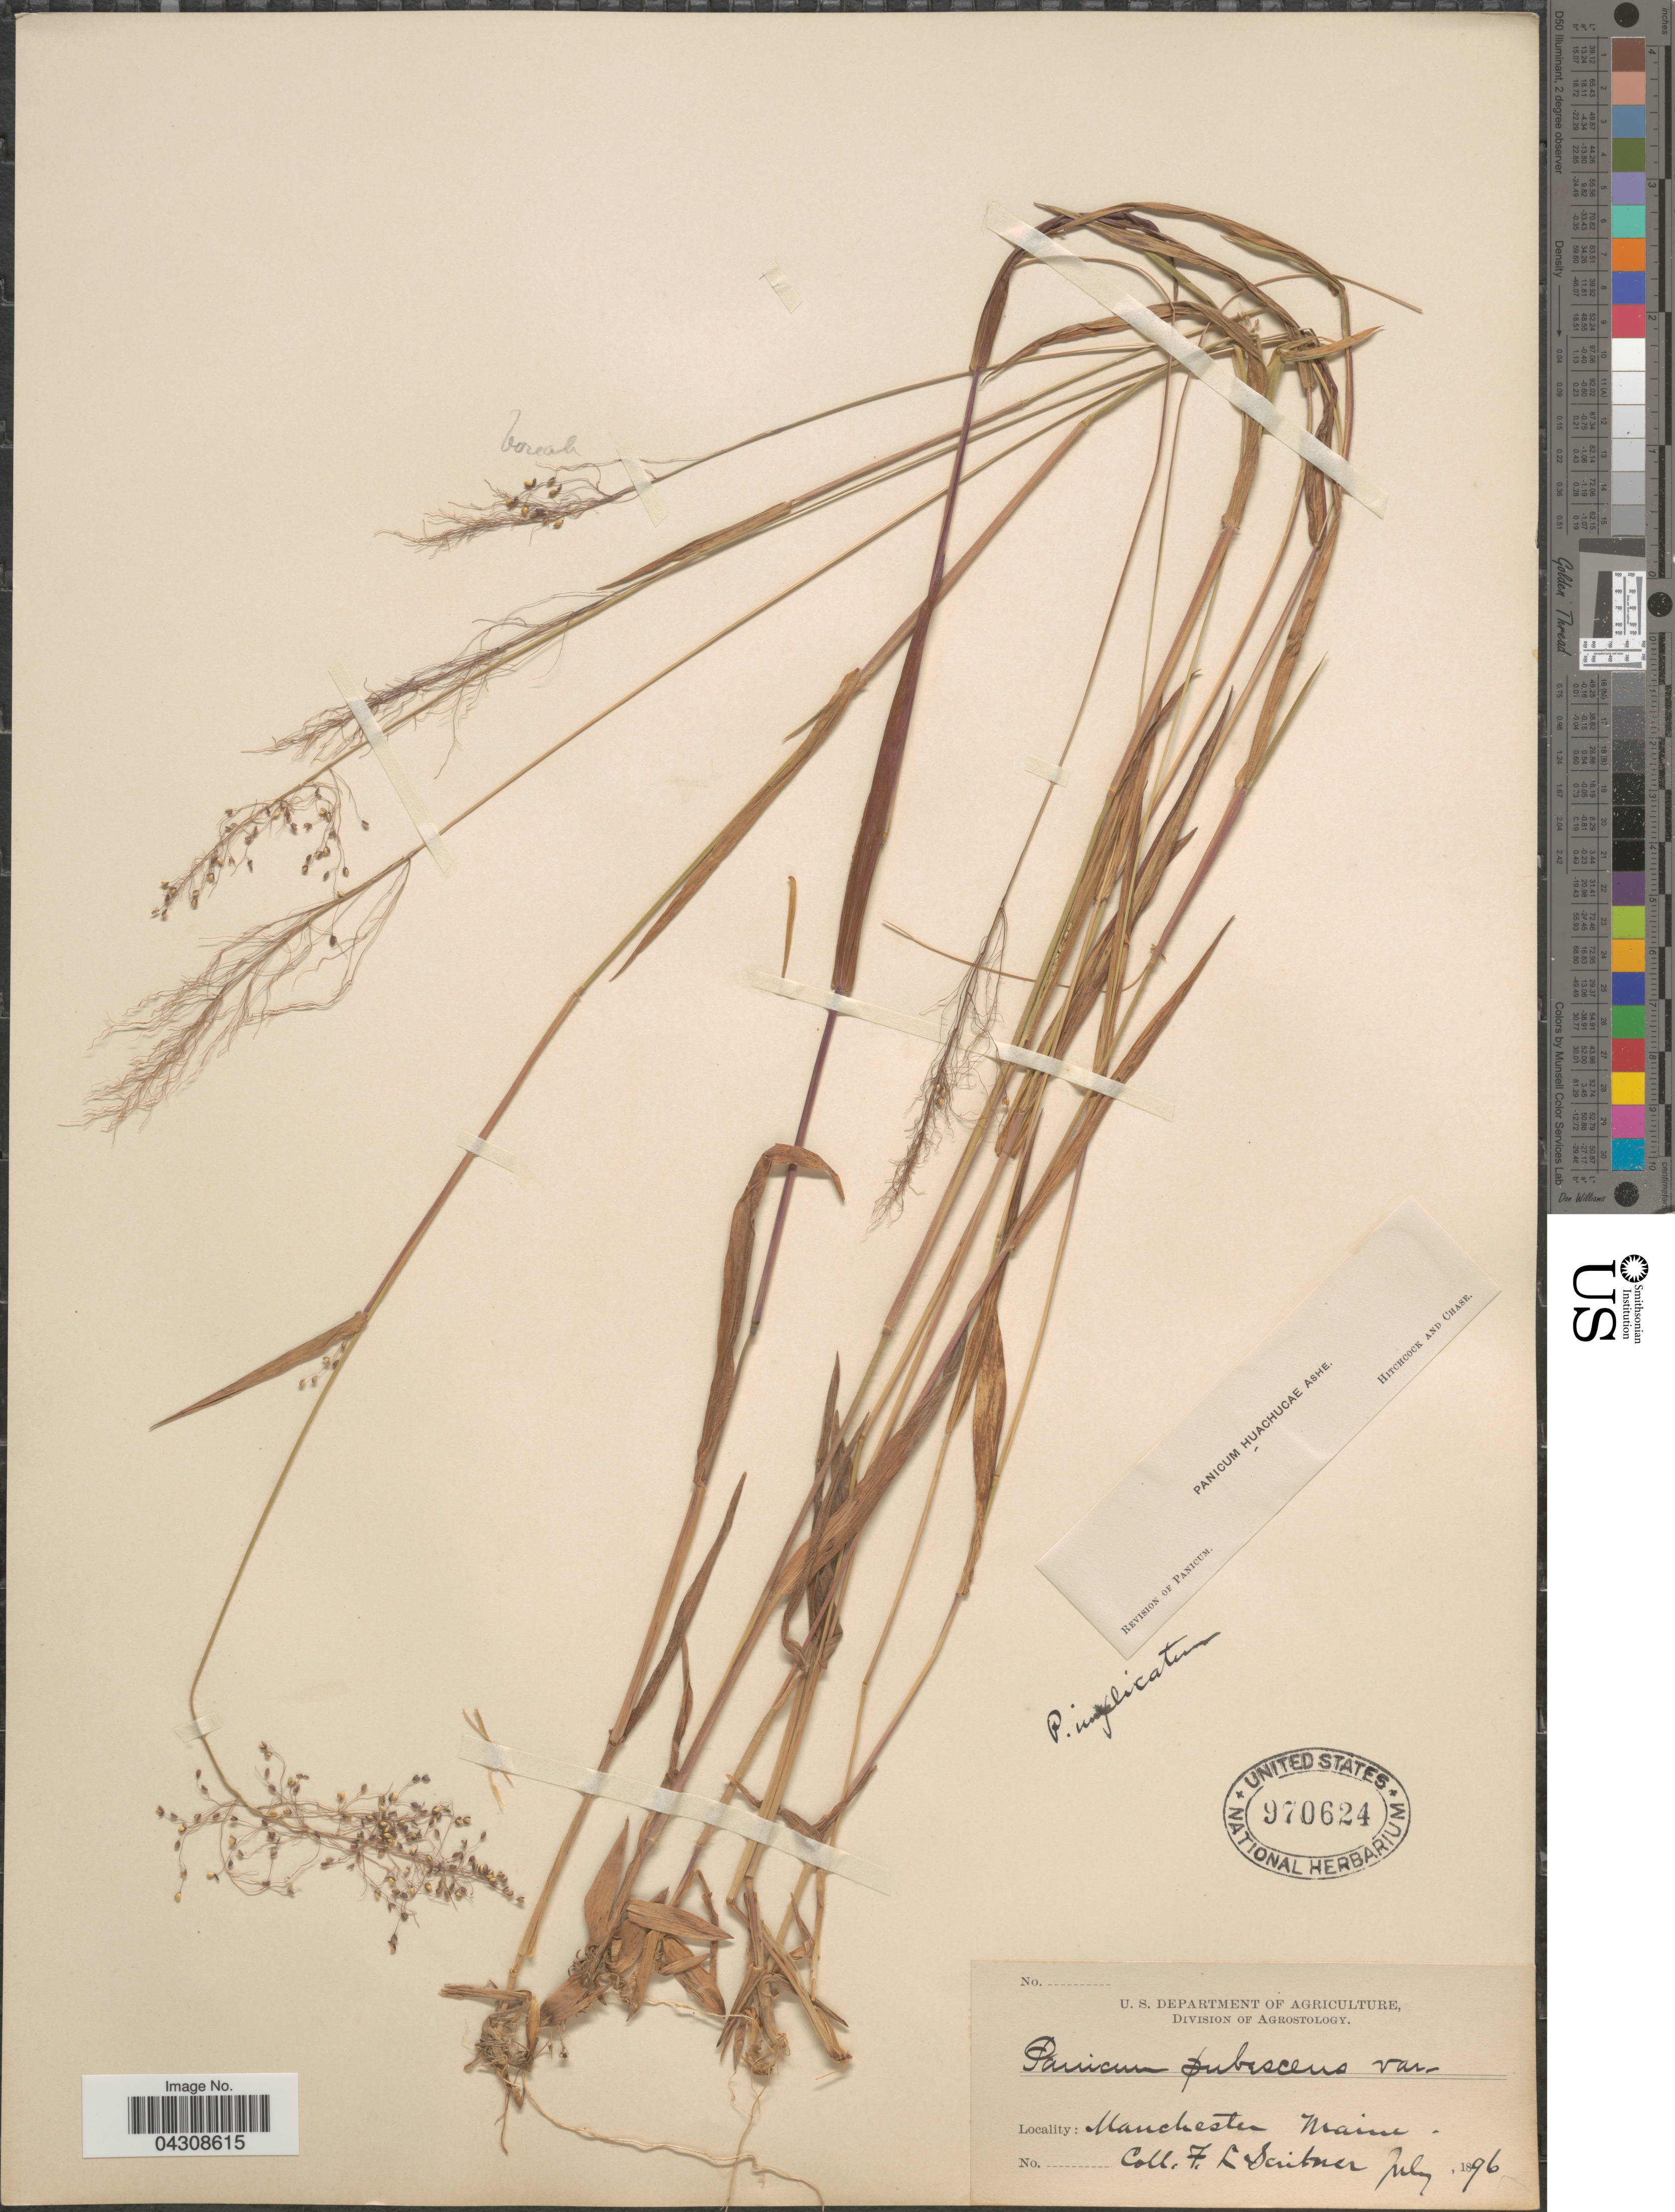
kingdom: Plantae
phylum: Tracheophyta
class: Liliopsida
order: Poales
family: Poaceae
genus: Dichanthelium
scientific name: Dichanthelium acuminatum var. acuminatum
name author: (Sw.) Gould & C.A. Clark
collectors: F. L. Scribner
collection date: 1896-07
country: United States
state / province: Maine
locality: Manchester.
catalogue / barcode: US 970624